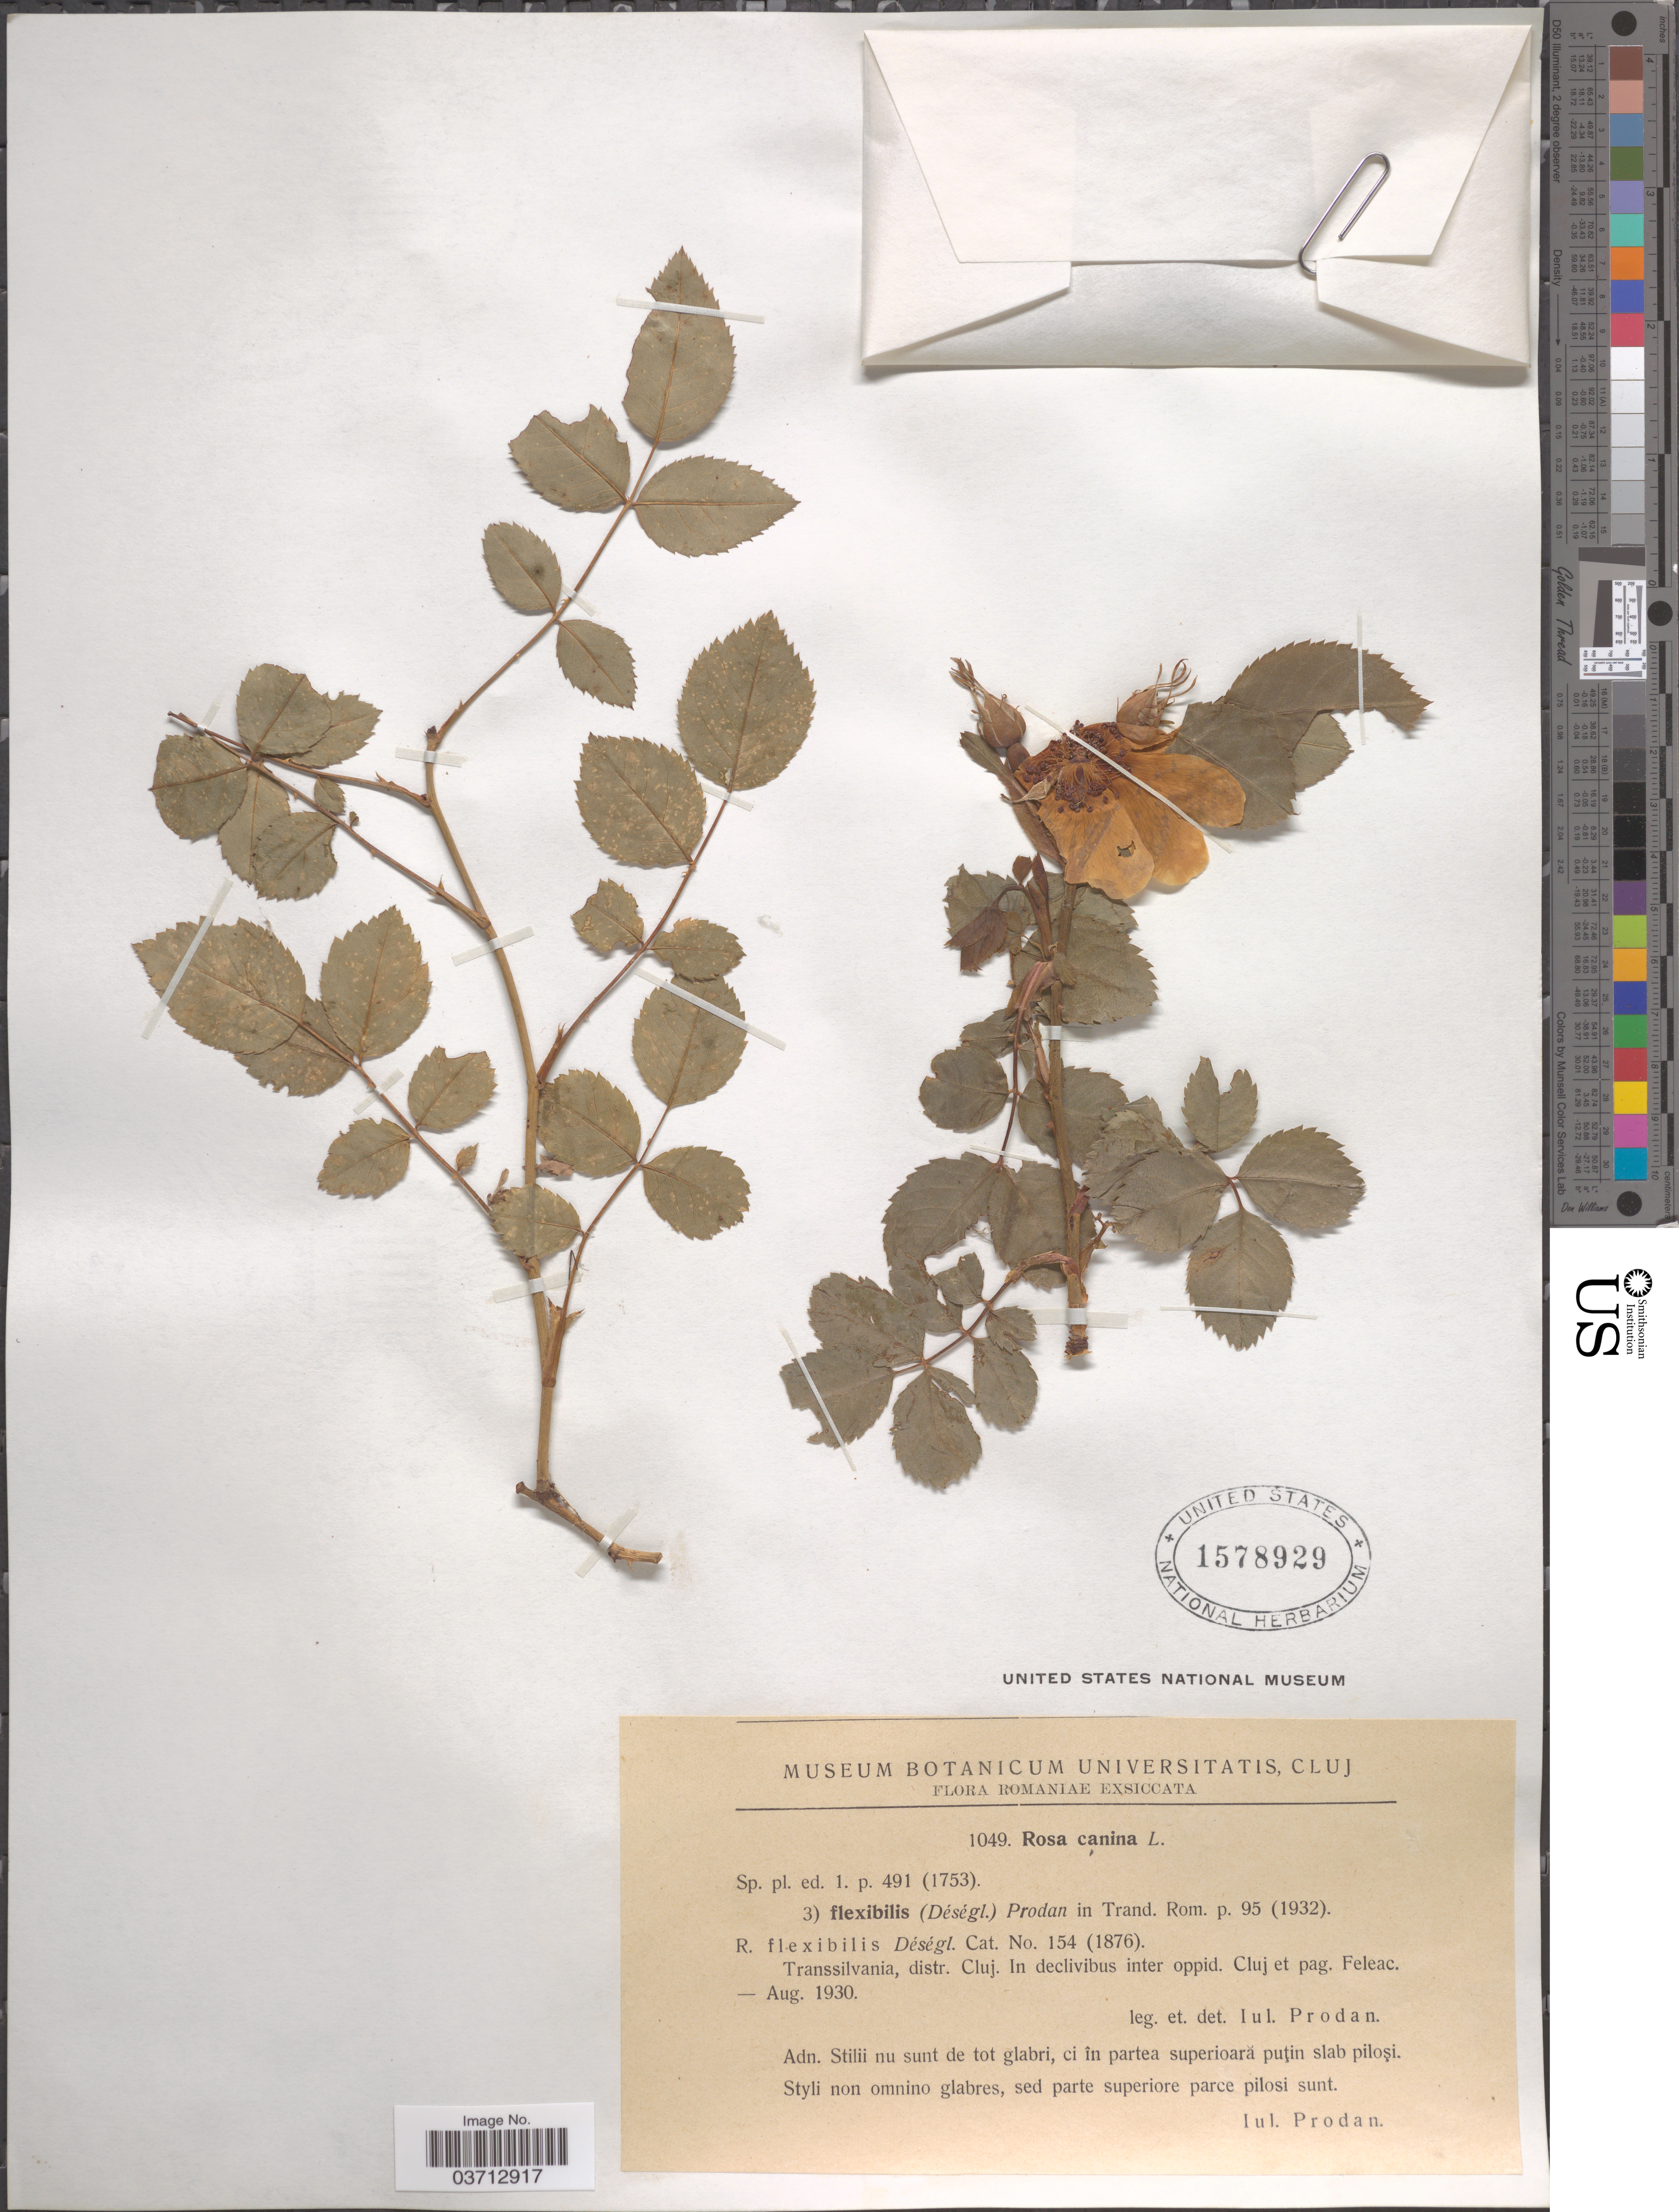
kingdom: Plantae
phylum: Tracheophyta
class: Magnoliopsida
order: Rosales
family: Rosaceae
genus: Rosa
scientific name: Rosa canina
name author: L.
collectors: J. Prodan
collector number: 1049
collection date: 1930-08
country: Romania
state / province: Cluj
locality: Romaniae. Transsilvania, distr. Cluj. In declivibus inter oppid. Cluj et pag. Feleac.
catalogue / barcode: US 1578929